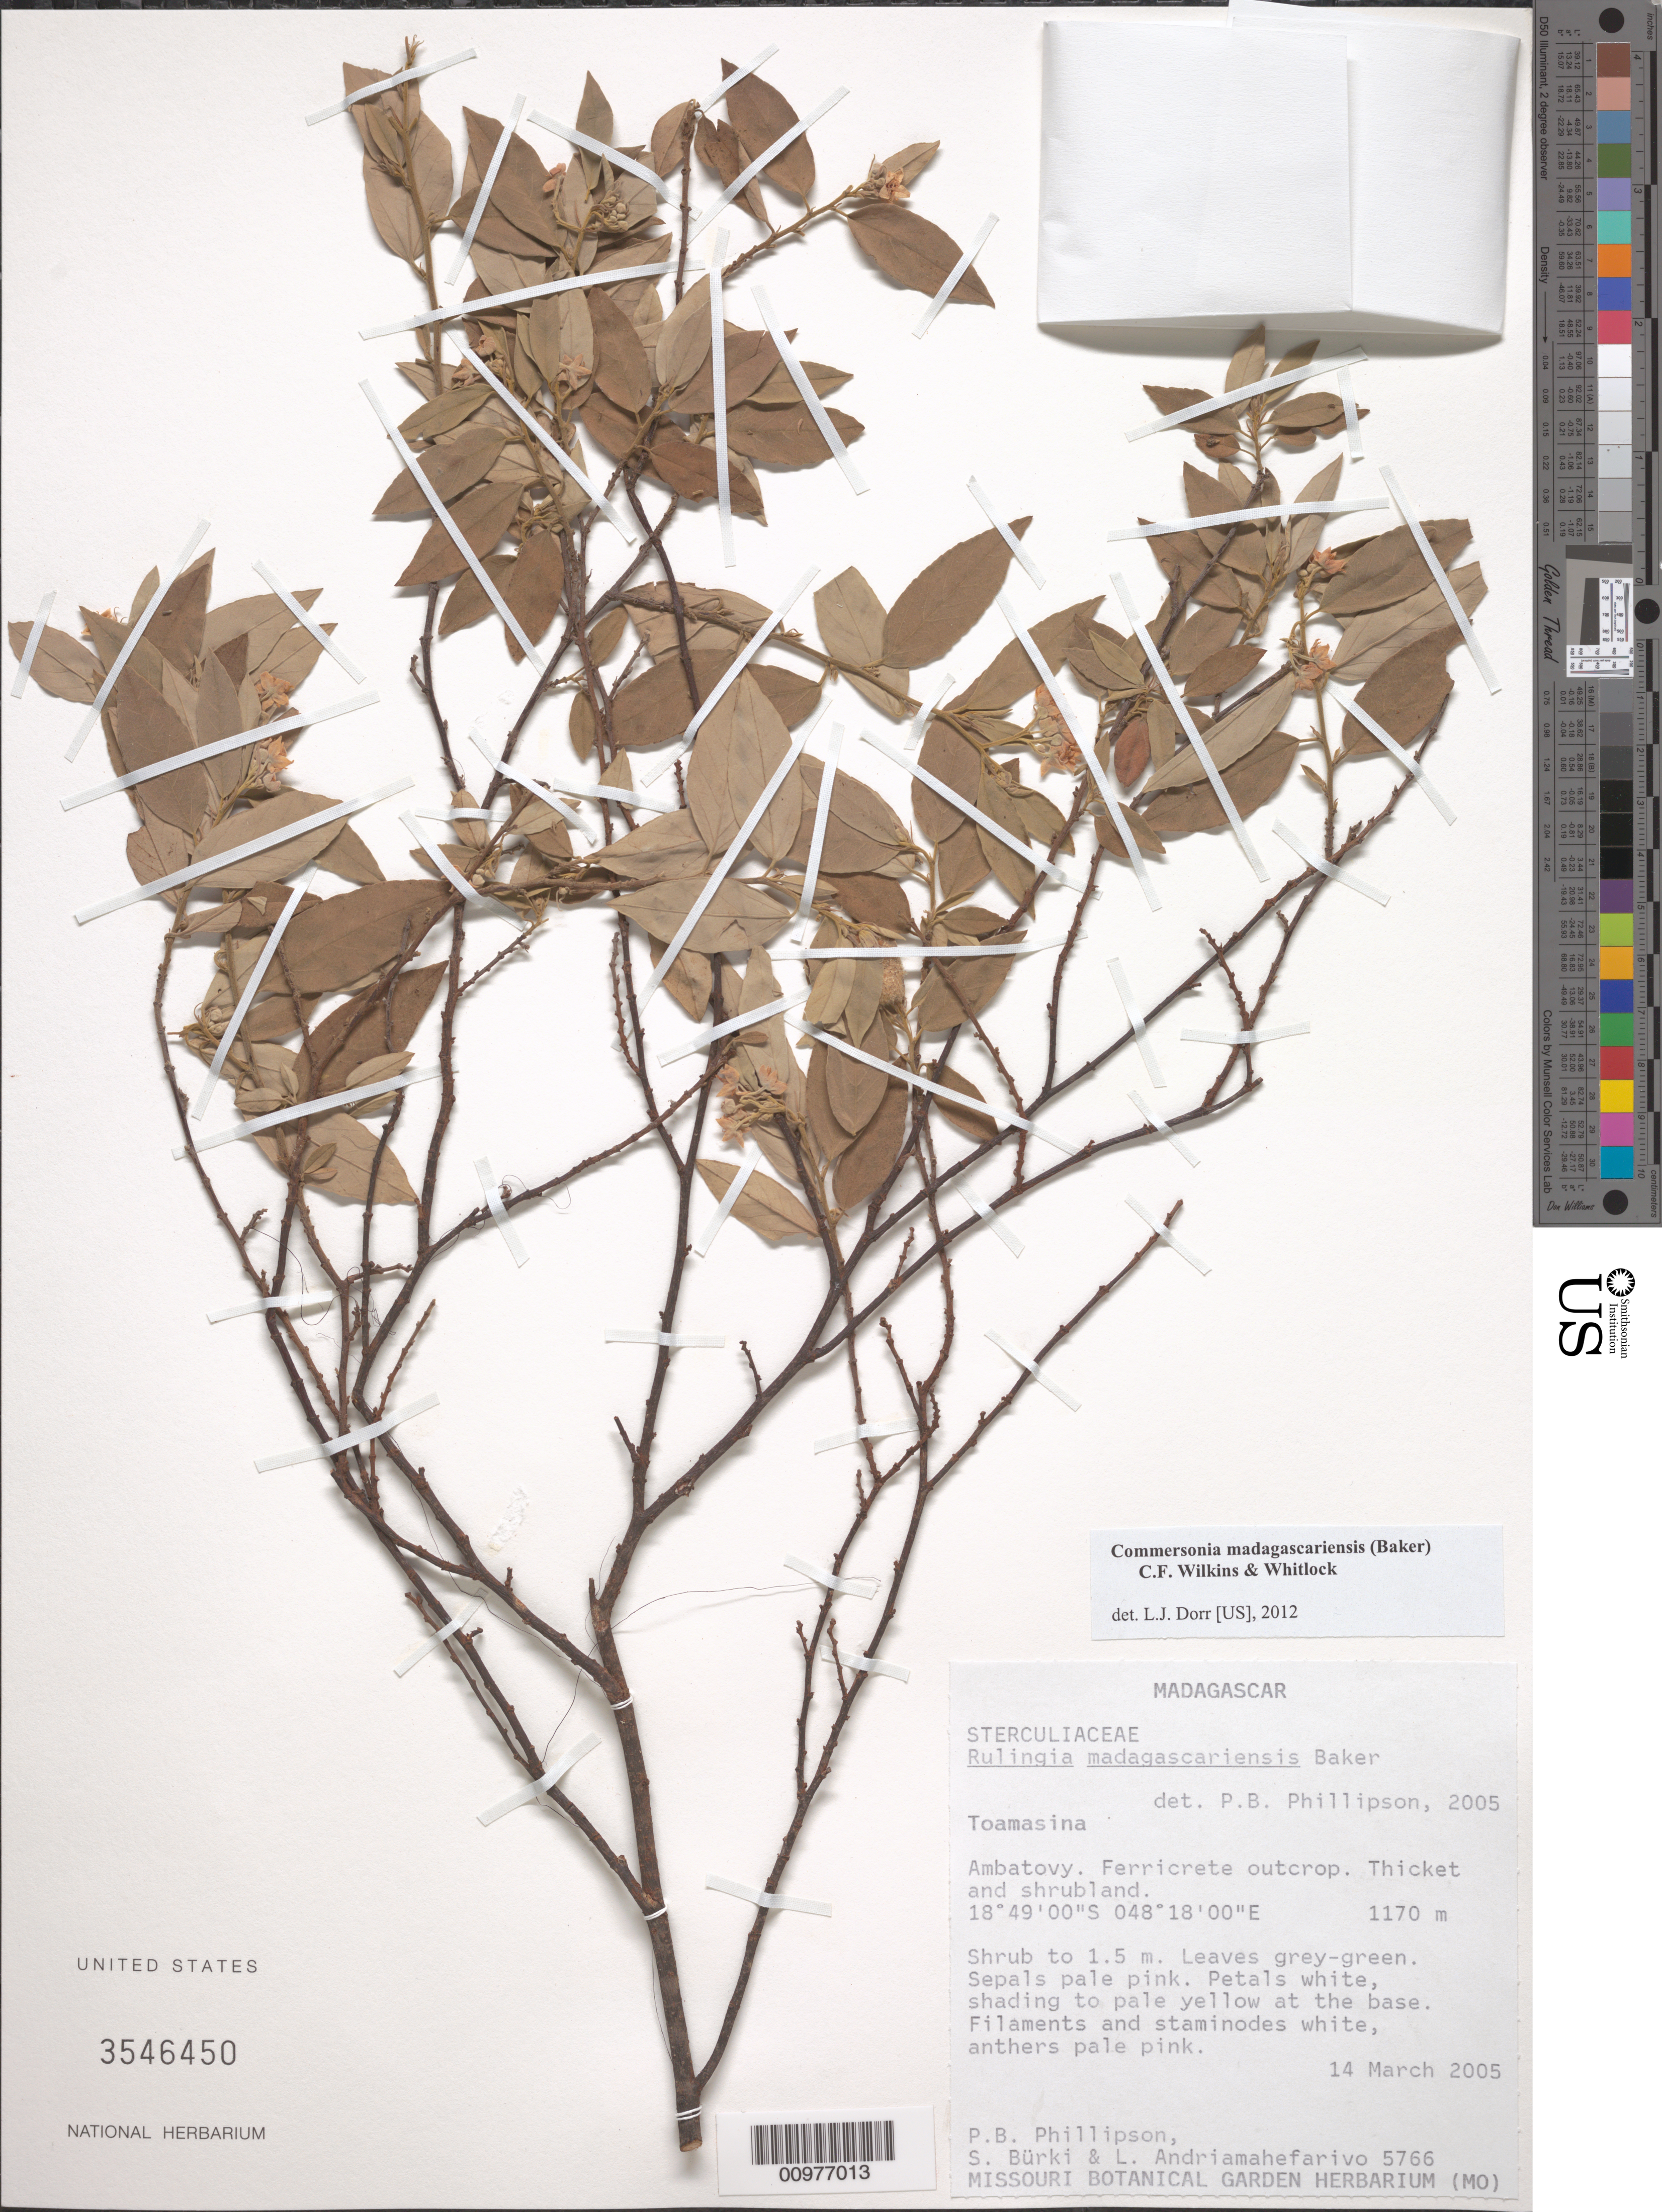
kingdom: Plantae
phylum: Tracheophyta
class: Magnoliopsida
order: Malvales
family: Malvaceae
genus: Commersonia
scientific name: Commersonia madagascariensis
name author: (Baker) C.F. Wilkins & Whitlock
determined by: Dorr, L. J., (BOT), Smithsonian Institution - National Museum of Natural History (UNITED STATES)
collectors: P. B. Phillipson, S. Bürki & L. Andriamahefarivo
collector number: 5766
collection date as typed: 14 March 2005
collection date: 2005-03-14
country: Madagascar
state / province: Alaotra Mangoro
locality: Ambatovy. Ferricrete outcrop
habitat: thicket and shrubland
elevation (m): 1170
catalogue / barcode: US 3546450